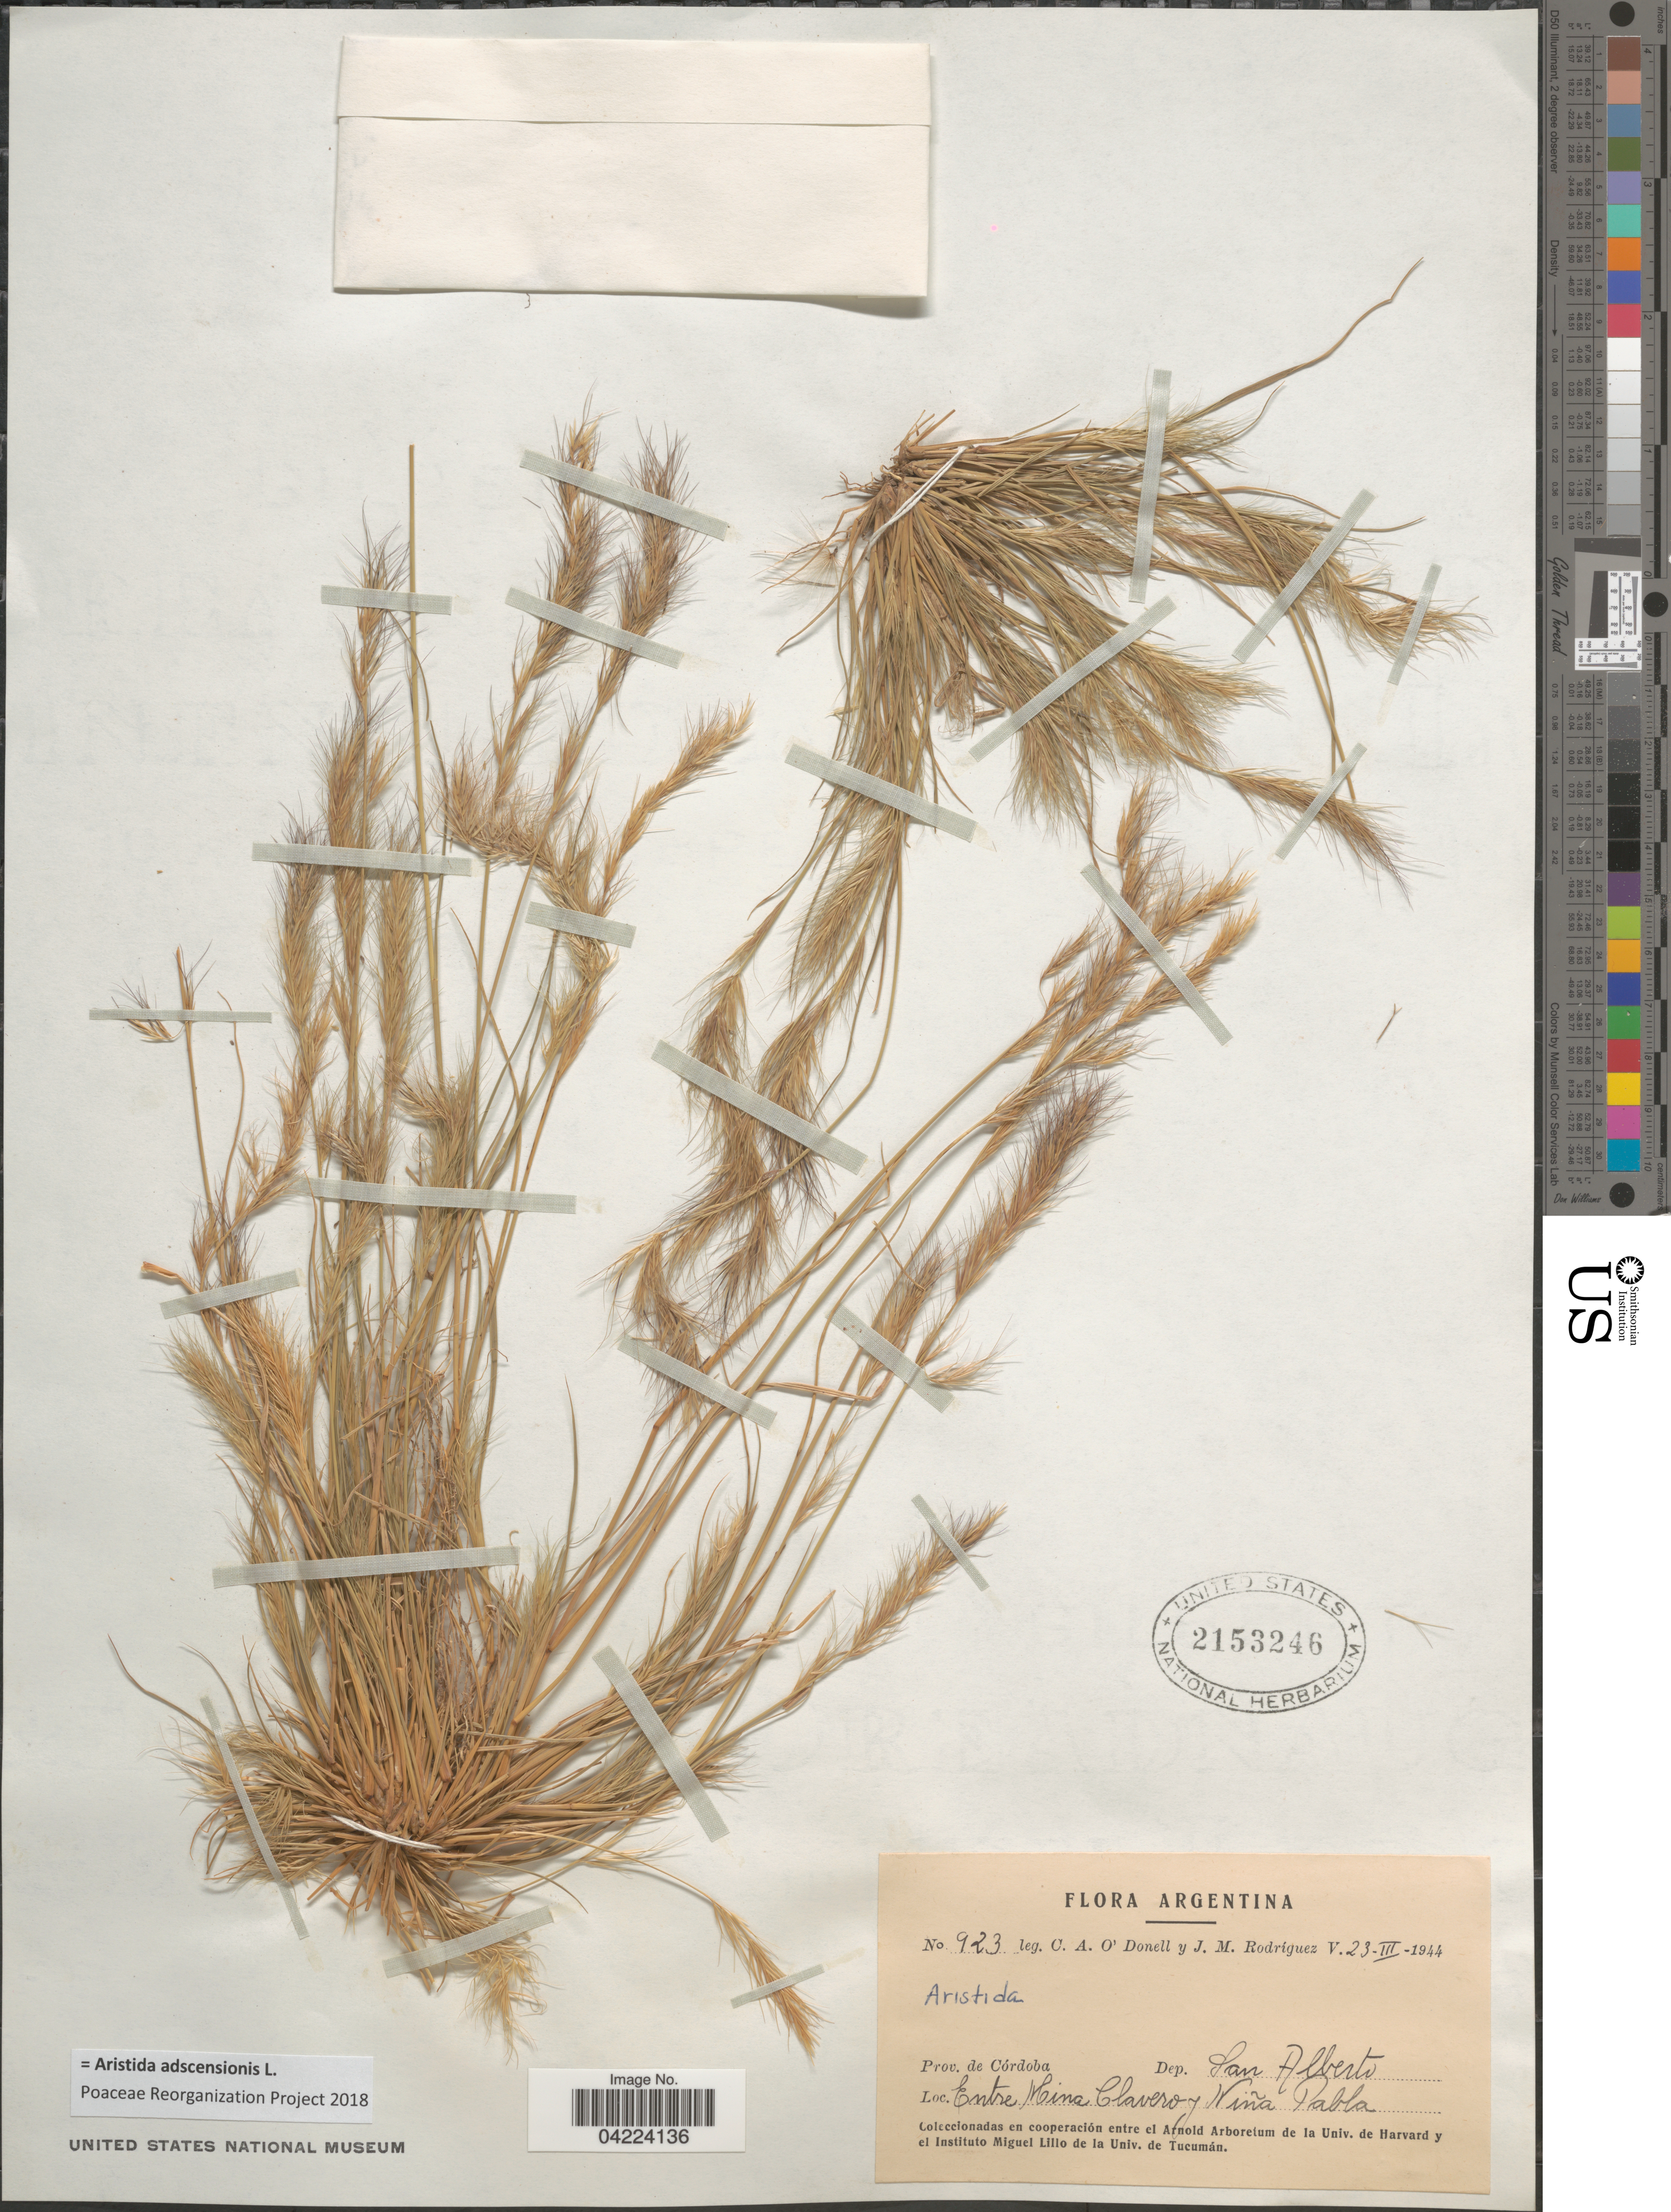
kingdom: Plantae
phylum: Tracheophyta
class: Liliopsida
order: Poales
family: Poaceae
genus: Aristida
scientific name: Aristida adscensionis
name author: L.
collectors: C. O'Donell & J. Rodriguez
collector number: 923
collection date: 1944-03-23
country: Argentina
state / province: Cordoba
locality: Dep. San Alberto. Entre Mina Clavero y Niña Pabla.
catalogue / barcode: US 2153246